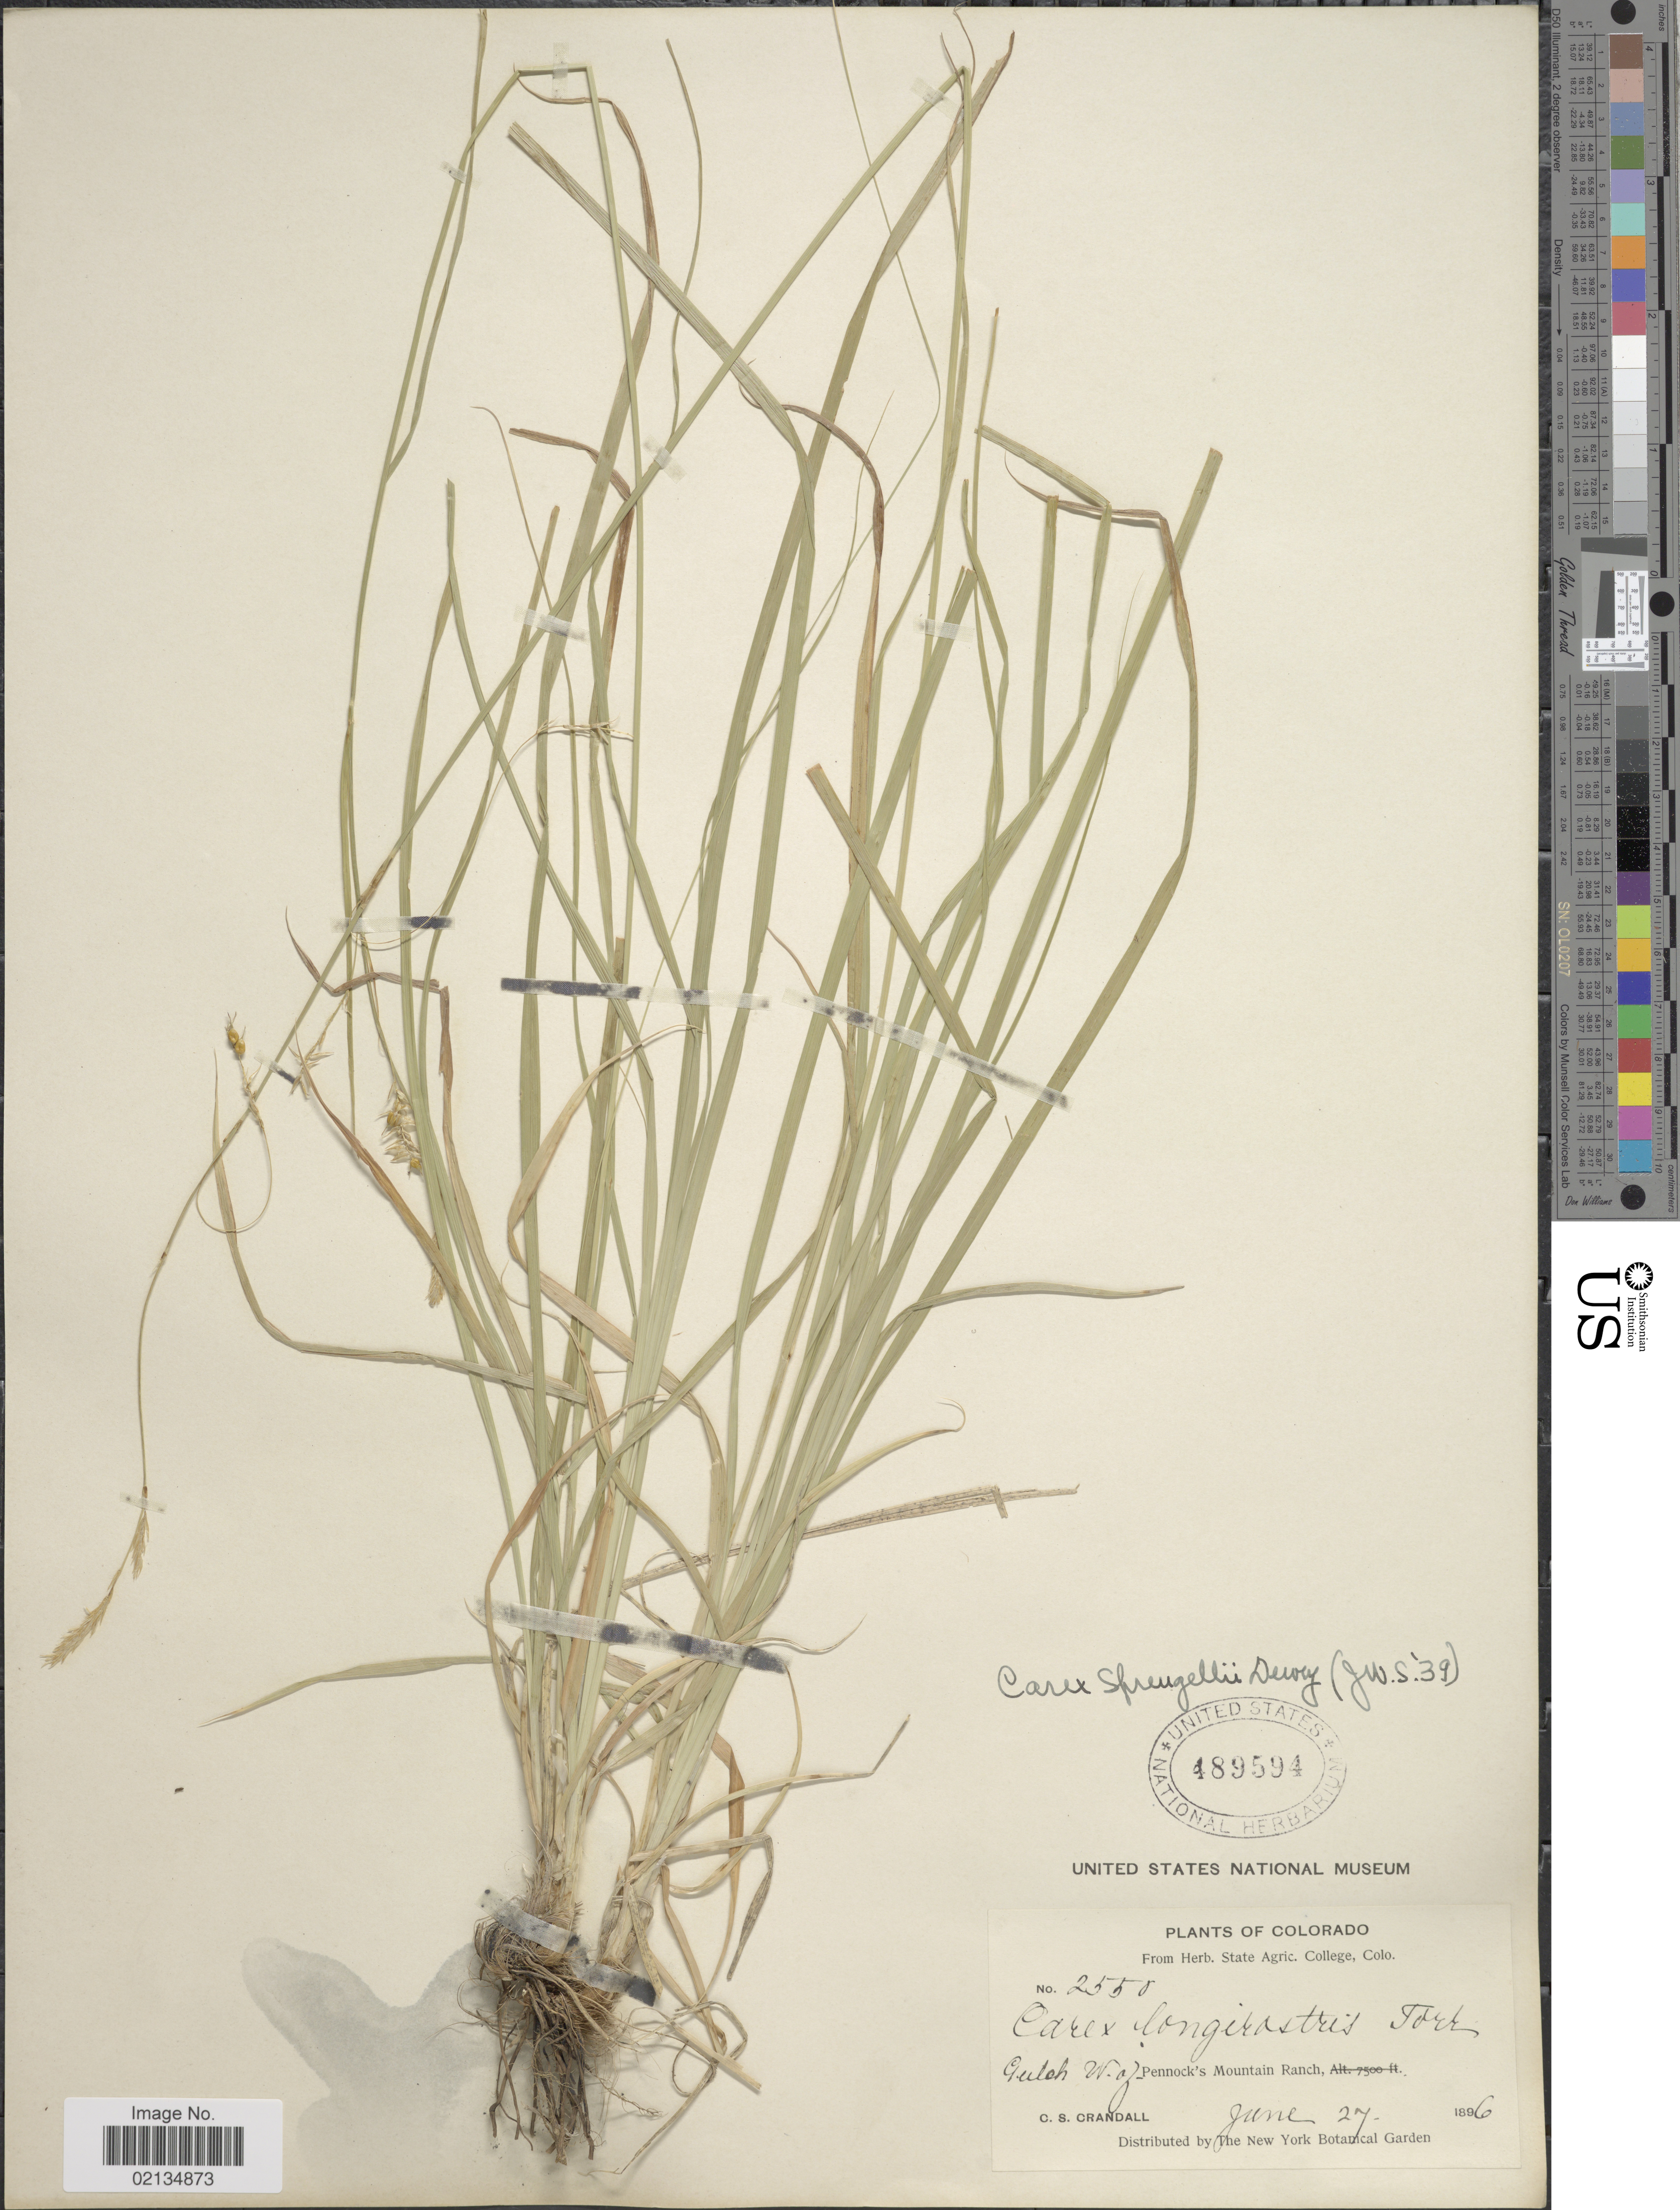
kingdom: Plantae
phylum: Tracheophyta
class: Liliopsida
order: Poales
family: Cyperaceae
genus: Carex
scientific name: Carex sprengelii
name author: Dewey ex Spreng.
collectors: C. Crandall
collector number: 2558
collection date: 1896-06-27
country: United States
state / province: Colorado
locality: Gulch W. of Pennock's Mountain Ranch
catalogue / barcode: US 489594